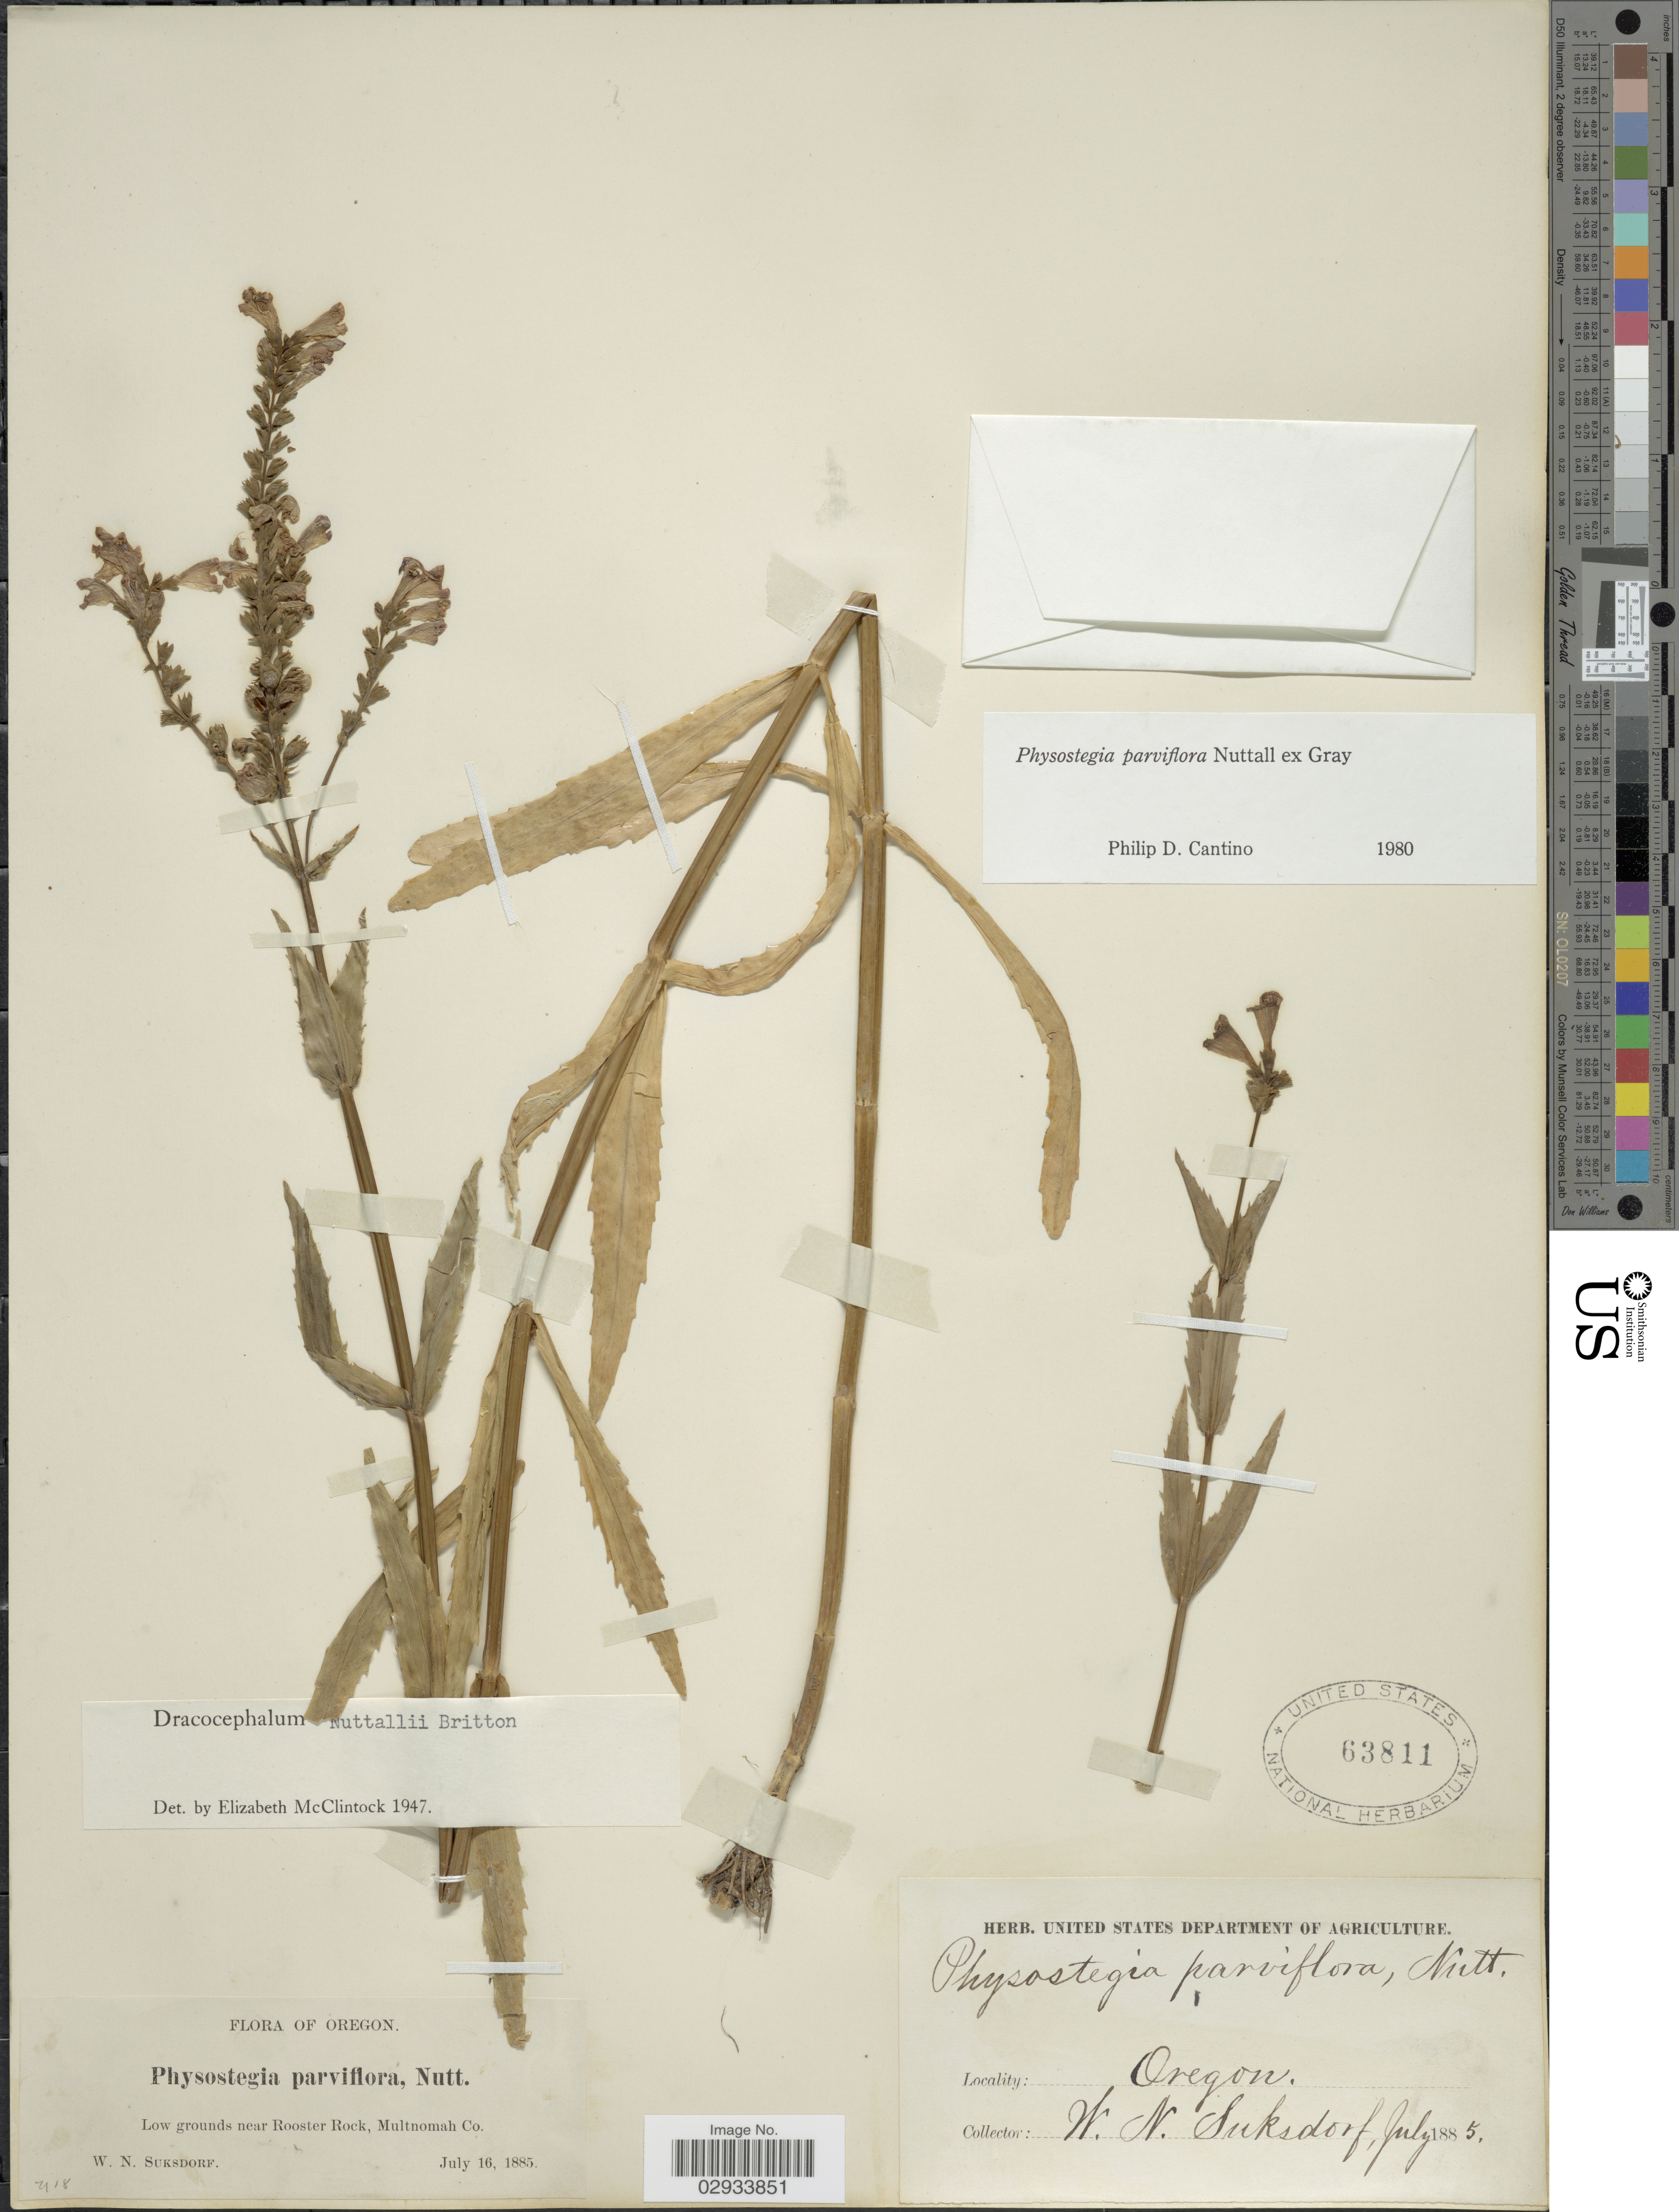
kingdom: Plantae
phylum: Tracheophyta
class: Magnoliopsida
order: Lamiales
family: Lamiaceae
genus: Physostegia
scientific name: Physostegia parviflora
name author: Nutt. ex A. Gray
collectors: W. N. Suksdorf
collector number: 418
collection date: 1885-07-16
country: United States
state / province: Oregon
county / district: Multnomah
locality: Low grounds near Rooster Rock, Multnomah Co.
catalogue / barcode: US 63811